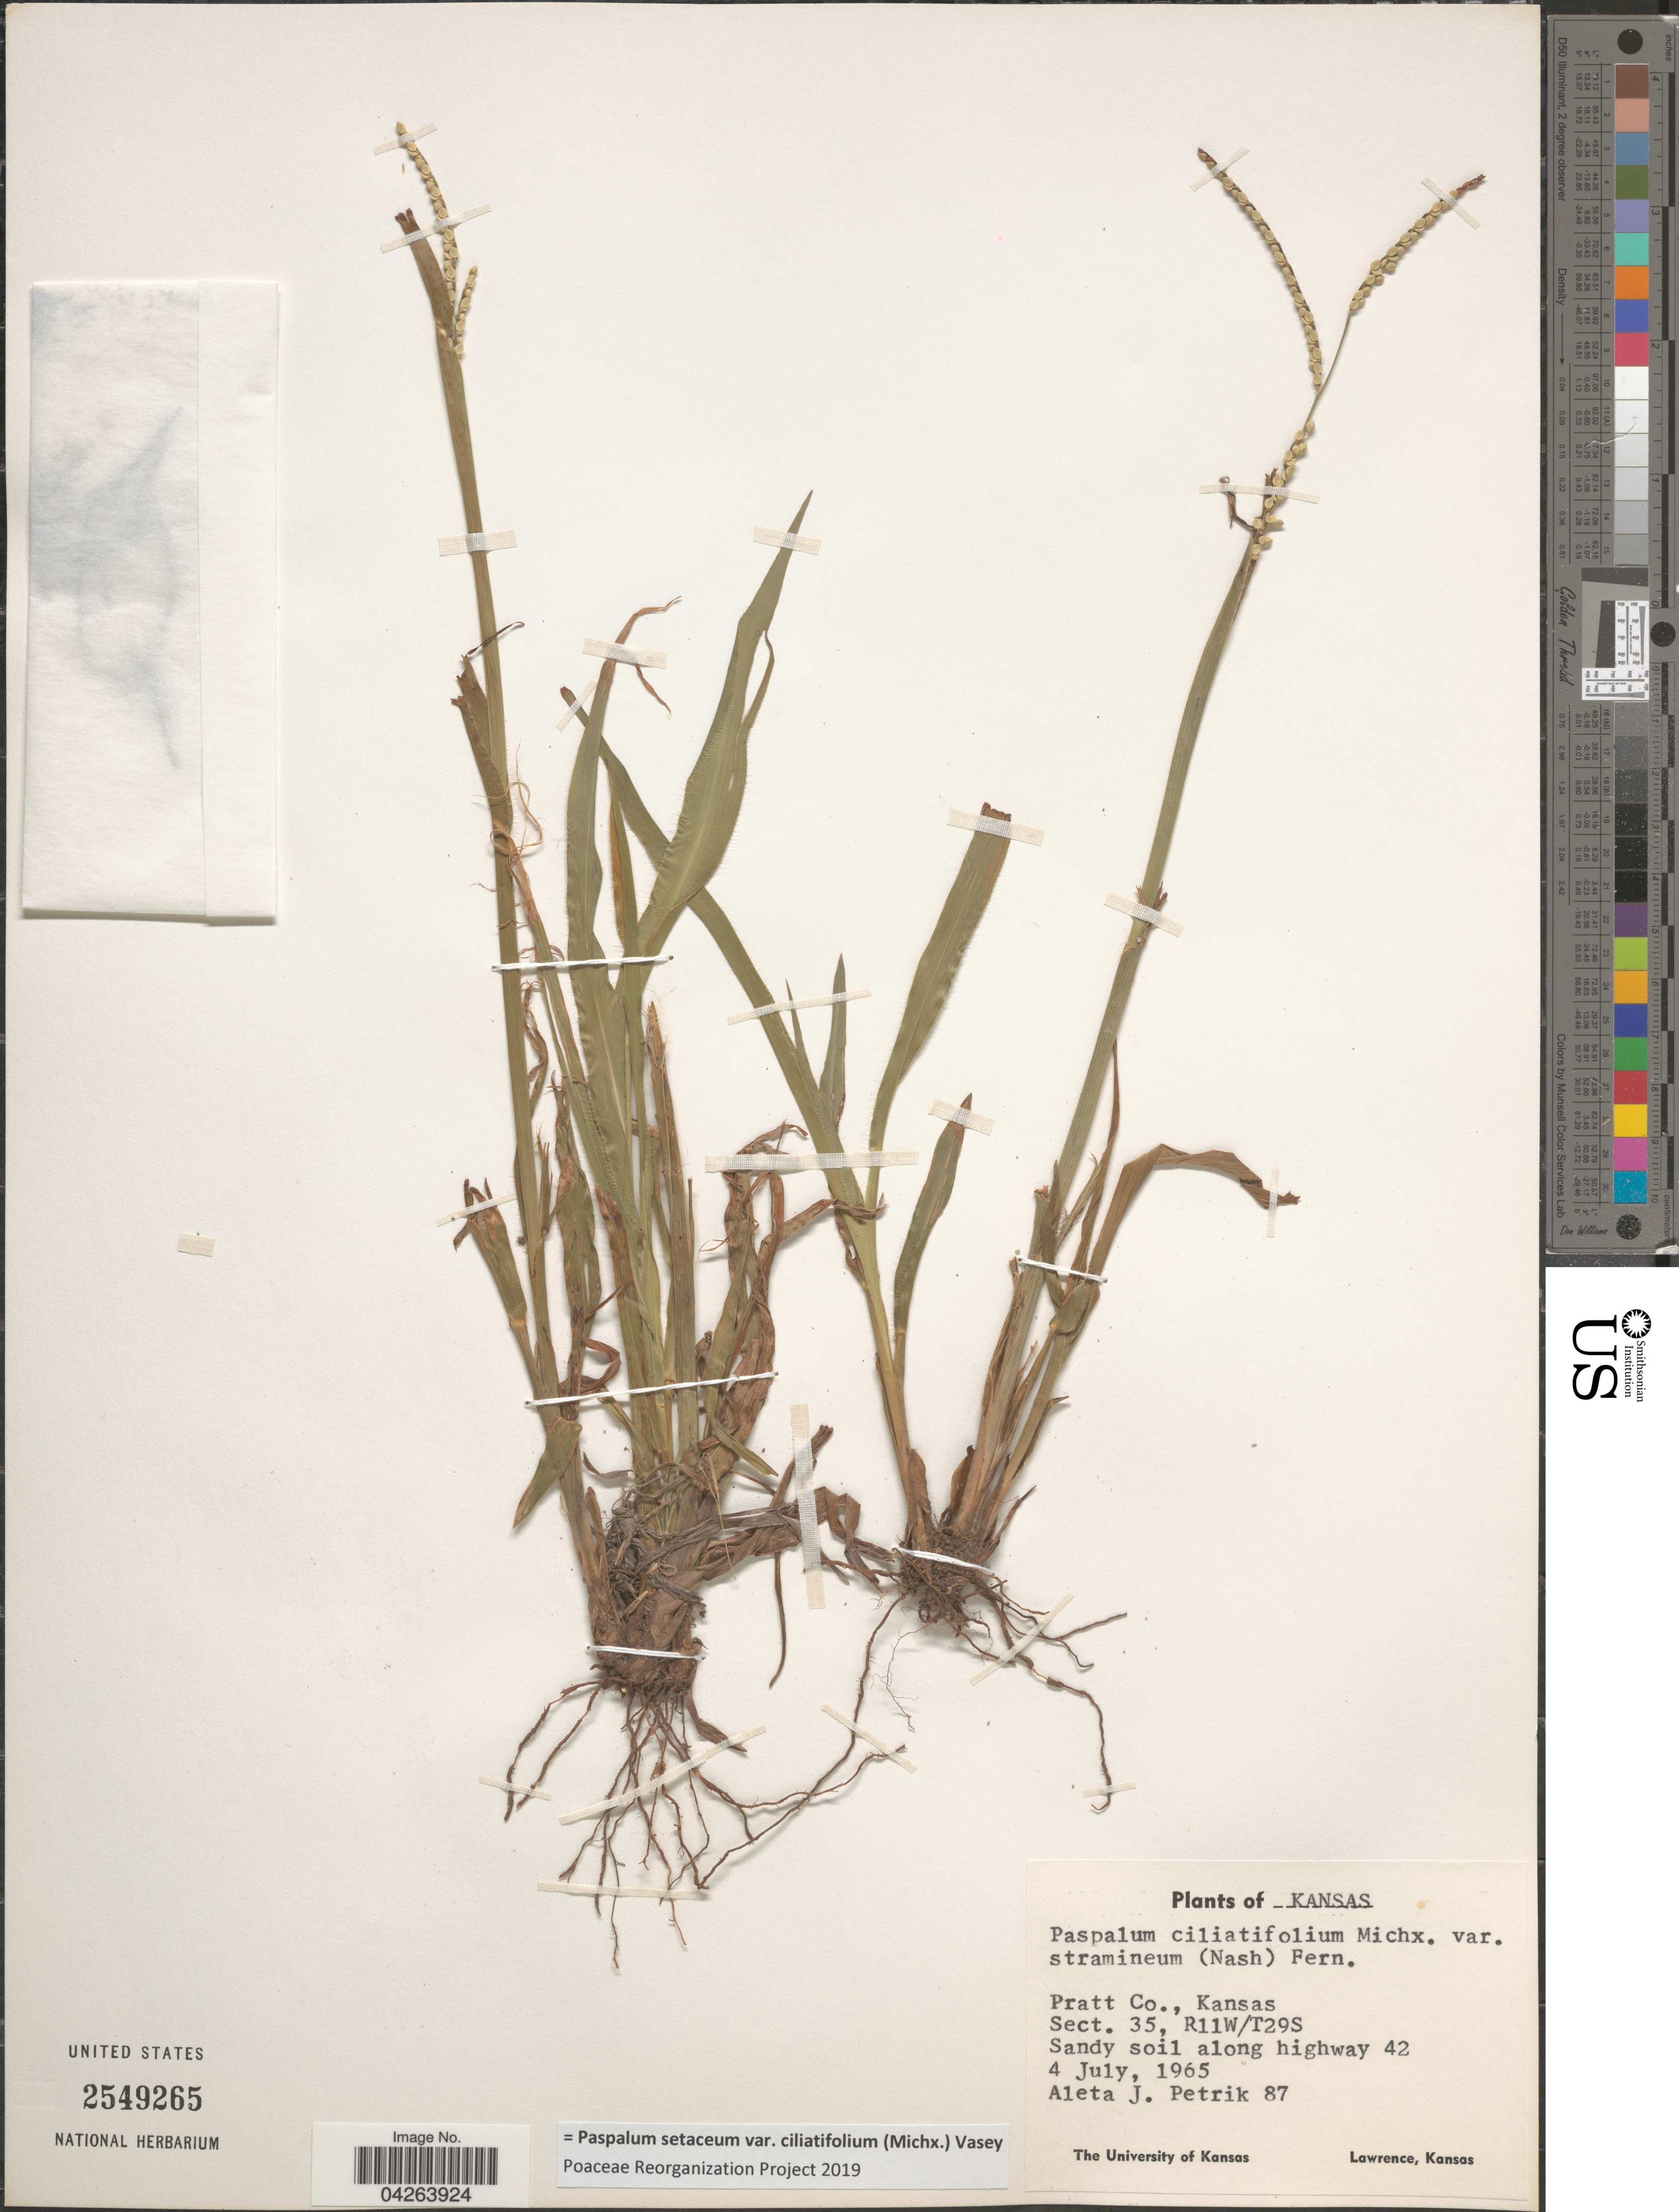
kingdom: Plantae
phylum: Tracheophyta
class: Liliopsida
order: Poales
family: Poaceae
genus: Paspalum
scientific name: Paspalum setaceum var. ciliatifolium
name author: (Michx.) Vasey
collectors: A. Petrik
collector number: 87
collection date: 1965-07-04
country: United States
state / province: Kansas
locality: Pratt Co., Sect. 35, R11W/T29S. Sandy soil along highway 42.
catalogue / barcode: US 2549265